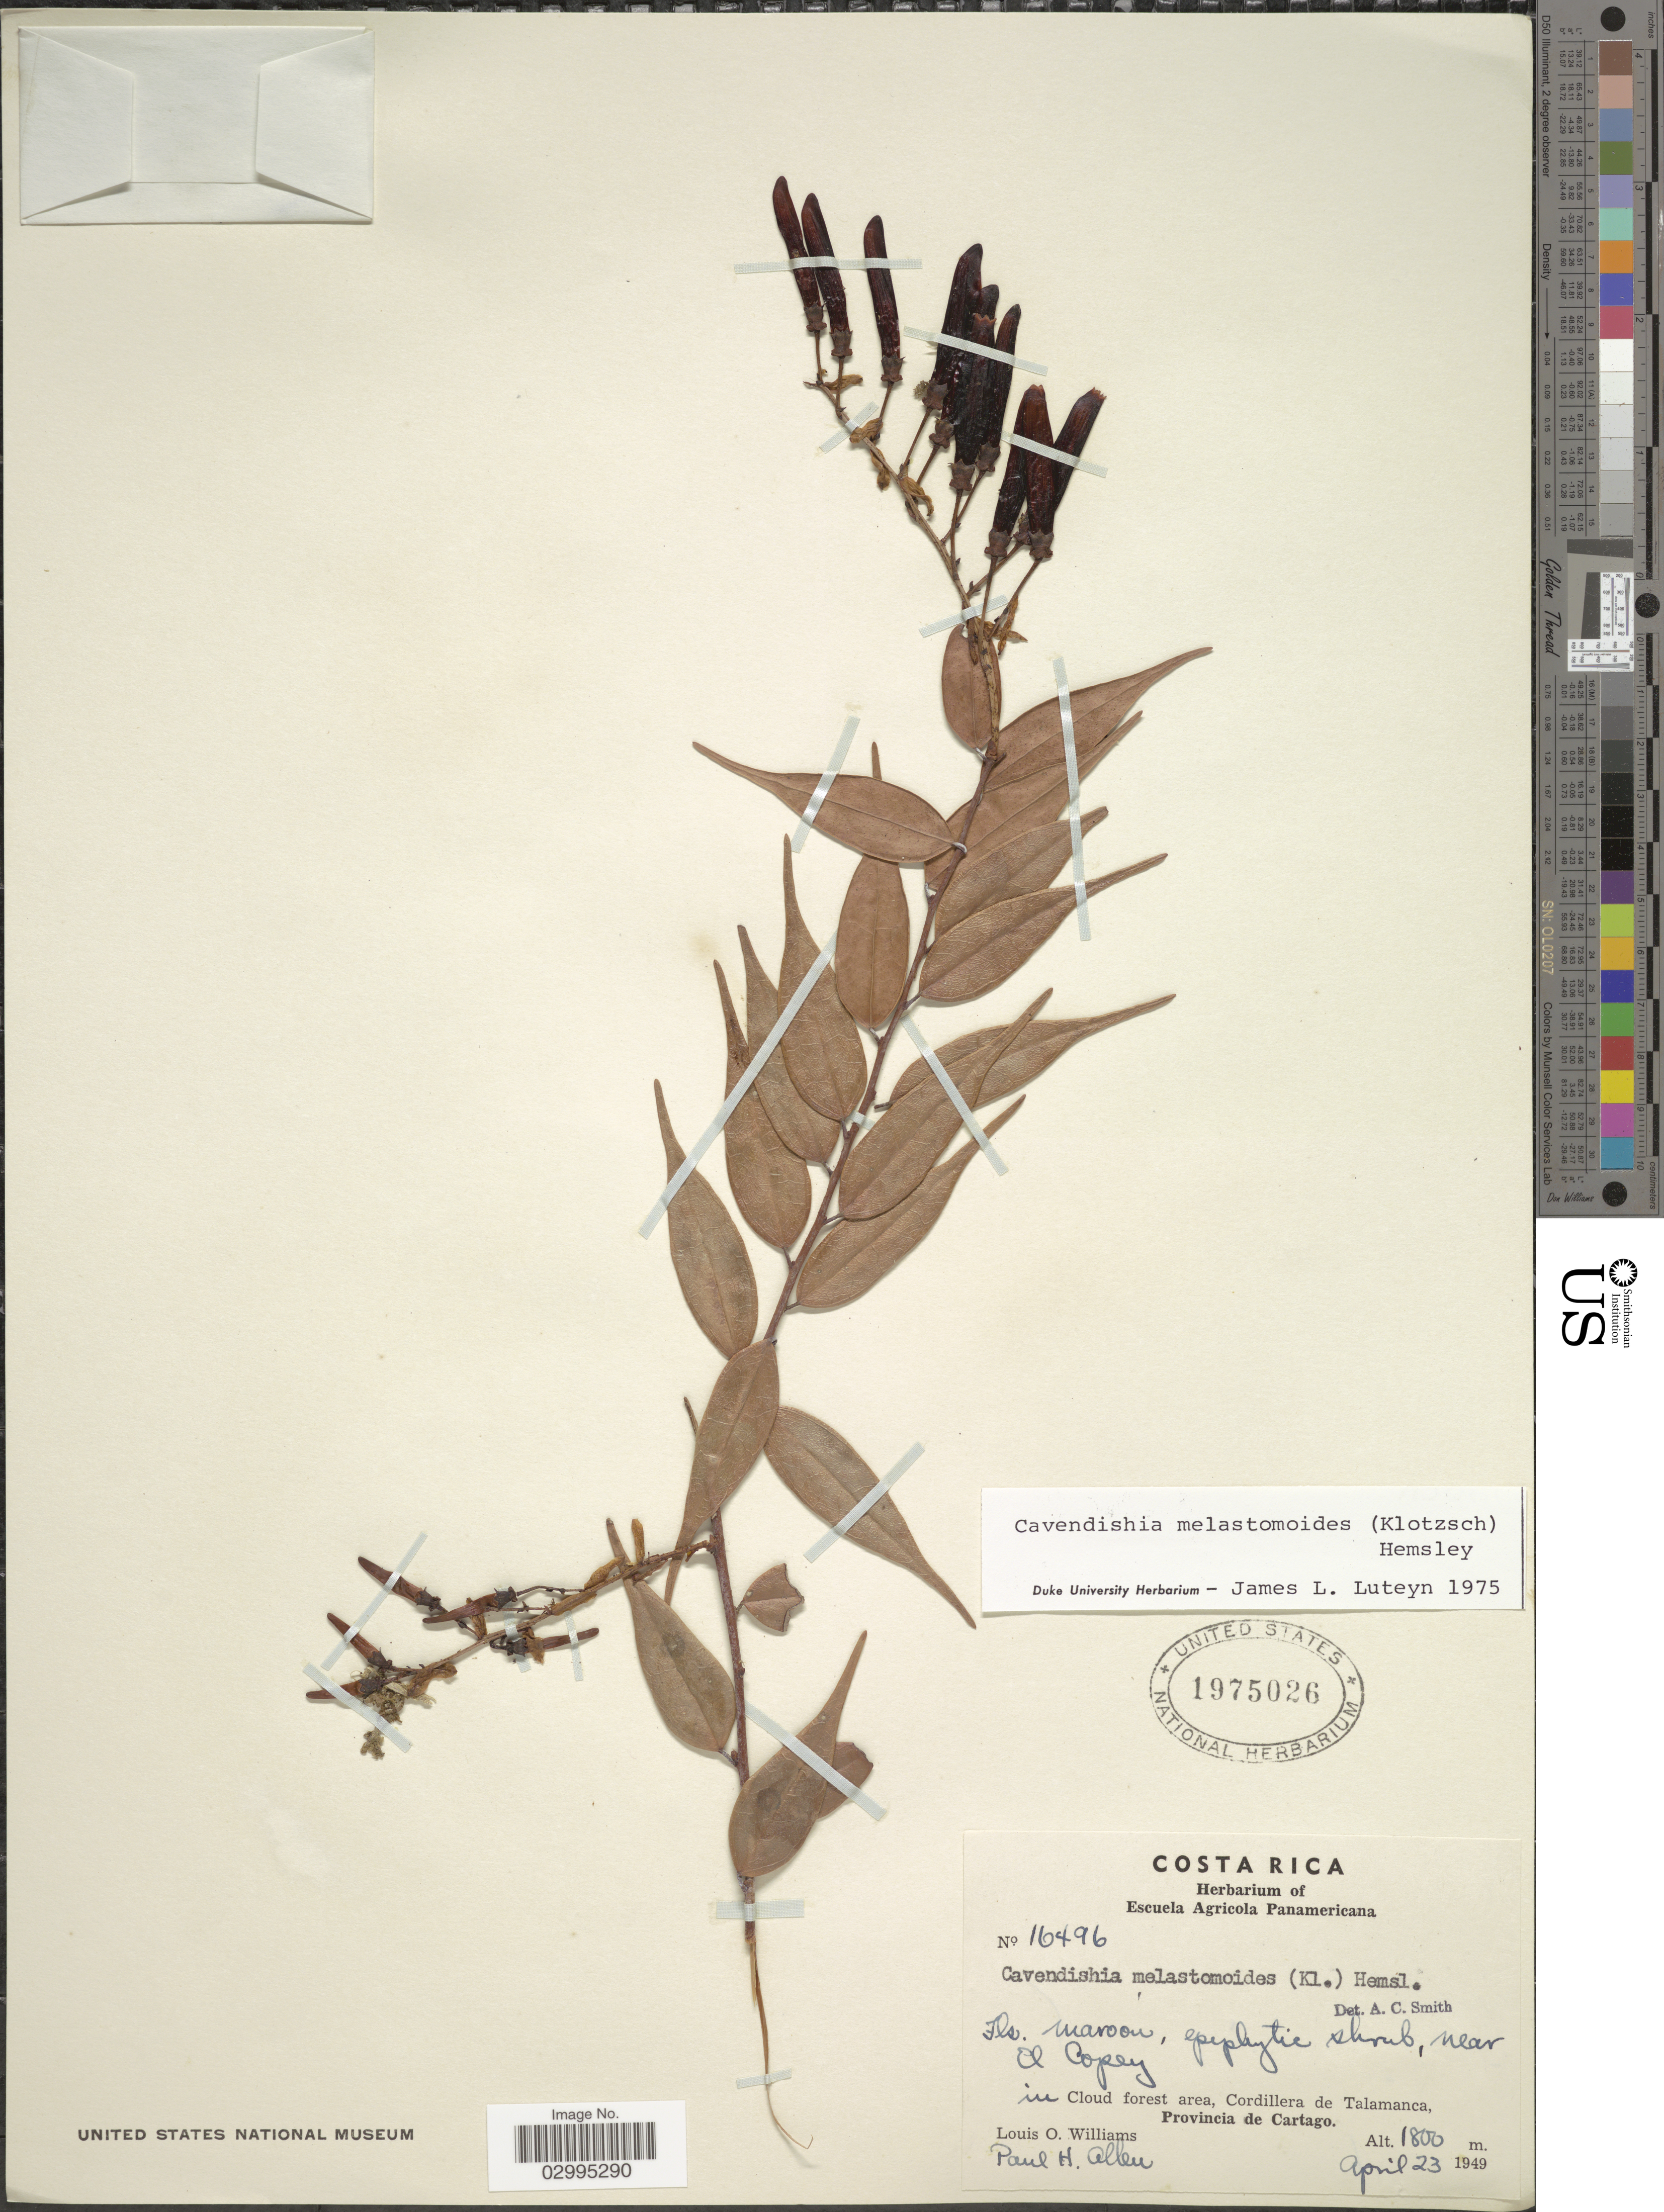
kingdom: Plantae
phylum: Tracheophyta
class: Magnoliopsida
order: Ericales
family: Ericaceae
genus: Cavendishia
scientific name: Cavendishia melastomoides var. melastomoides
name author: (Klotzsch) Hemsl.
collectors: L. O. Williams & P. H. Allen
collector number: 16496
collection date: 1949-04-23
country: Costa Rica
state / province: Cartago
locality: Near El Copey, in Cloud forest area, Cordillera de Talamanca.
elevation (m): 1800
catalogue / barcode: US 1975026